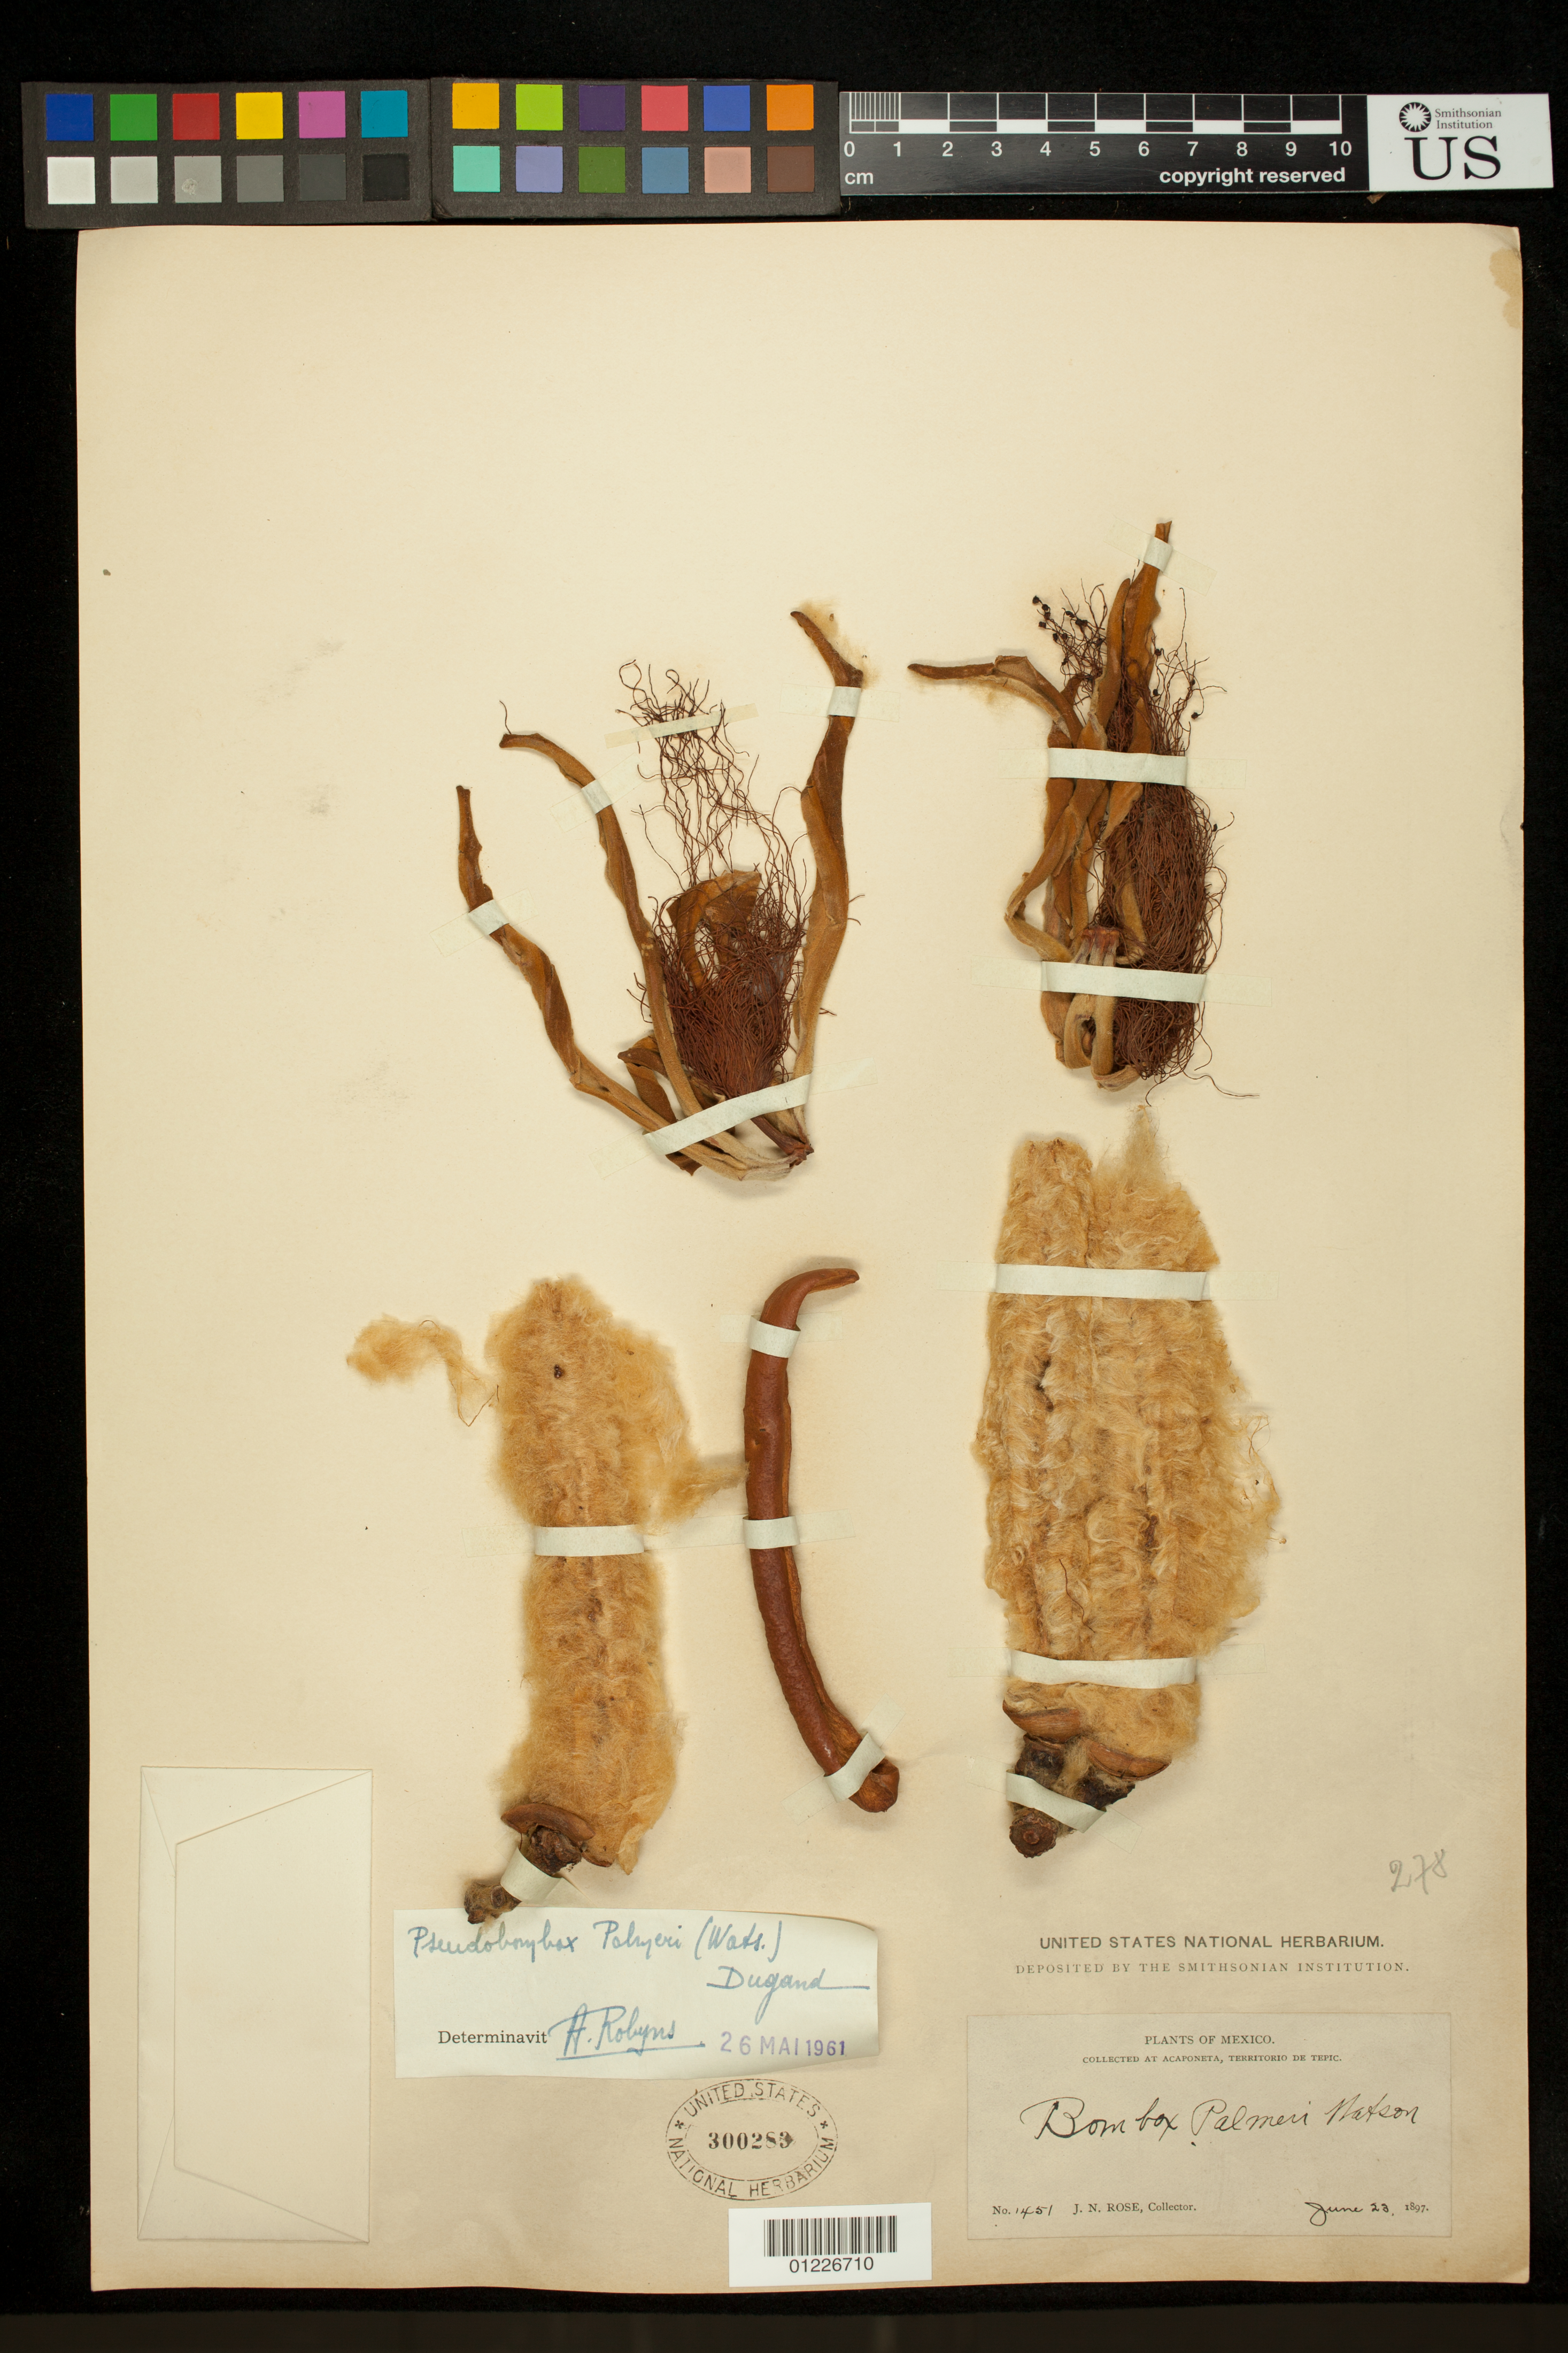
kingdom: Plantae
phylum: Tracheophyta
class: Magnoliopsida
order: Malvales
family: Malvaceae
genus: Pseudobombax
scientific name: Pseudobombax palmeri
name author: (S. Watson) Dugand G.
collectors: J. N. Rose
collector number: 1451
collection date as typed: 23 Jun 1897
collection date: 1897-06-23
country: Mexico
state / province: Nayarit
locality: Tepic, Acaponeta.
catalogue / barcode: US 300283